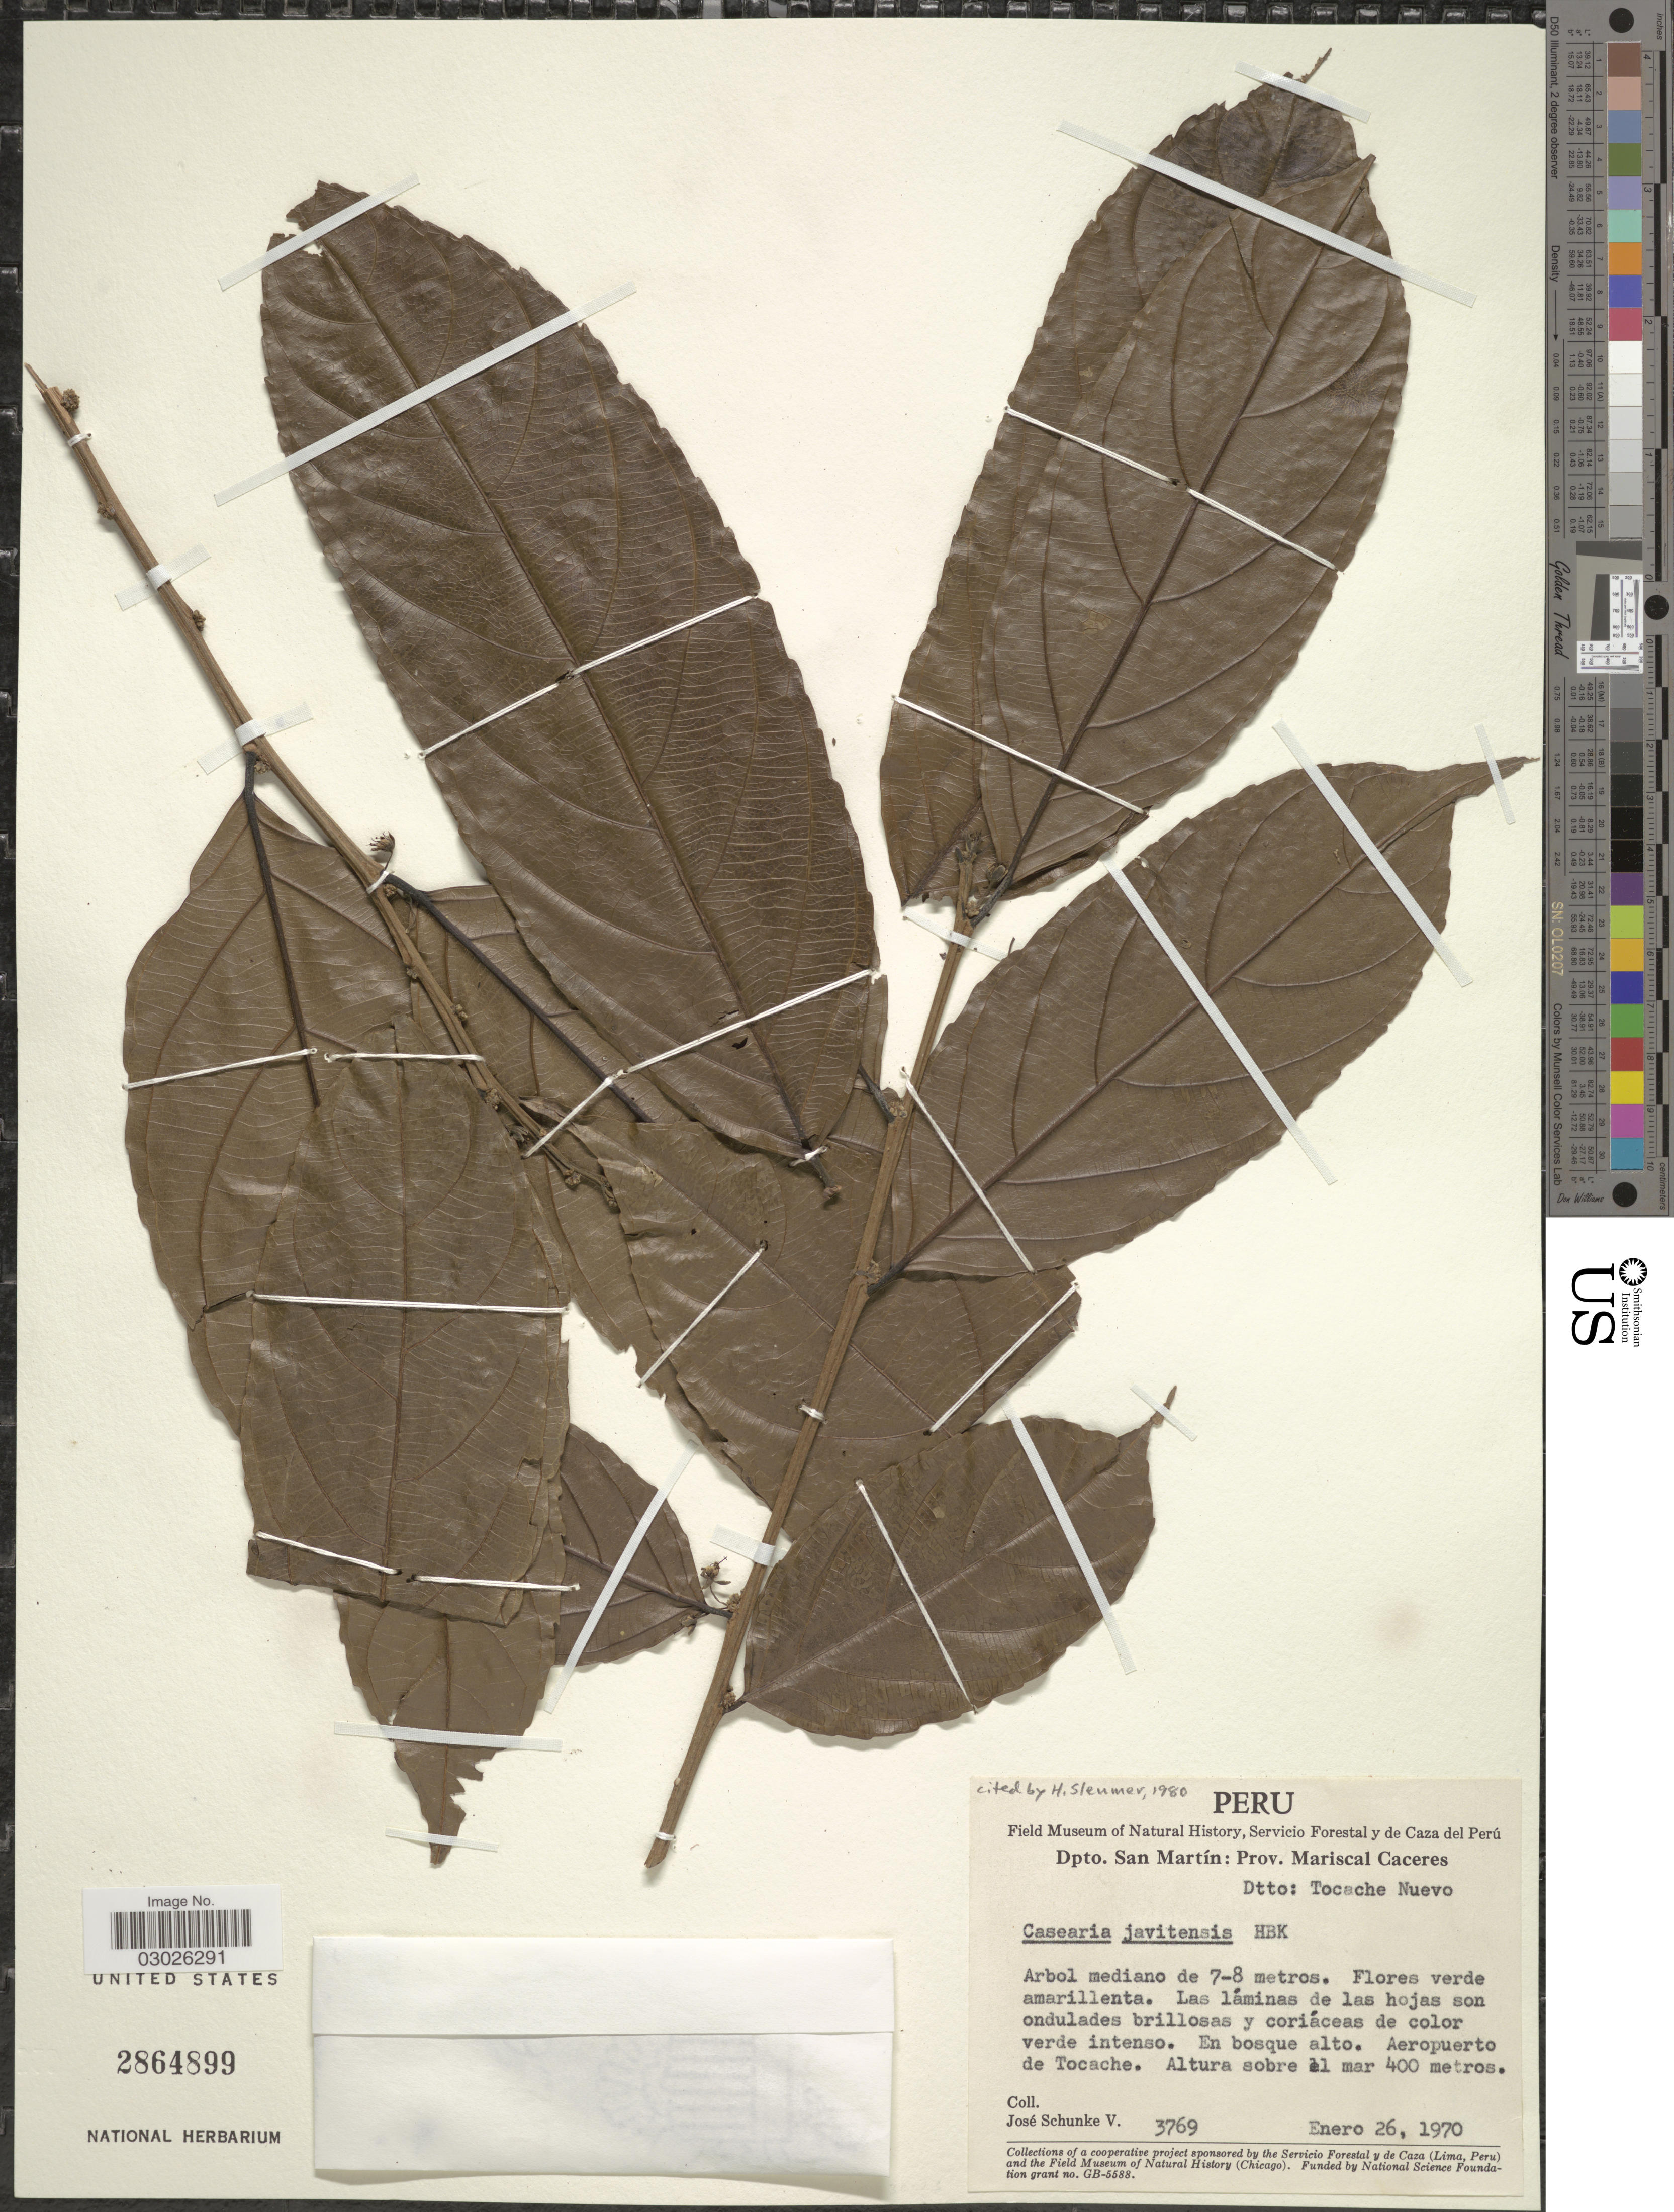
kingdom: Plantae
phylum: Tracheophyta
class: Magnoliopsida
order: Malpighiales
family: Salicaceae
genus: Piparea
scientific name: Piparea multiflora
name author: C.F. Gaertn.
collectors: J. Schunke Vigo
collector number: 3769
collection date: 1970-01-26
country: Peru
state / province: San Martín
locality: Dpto. San Martín: Prov. Mariscal Caceres. Dtto. Tocache Nuevo. aeropuerto de Tocache.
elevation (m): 400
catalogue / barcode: US 2864899